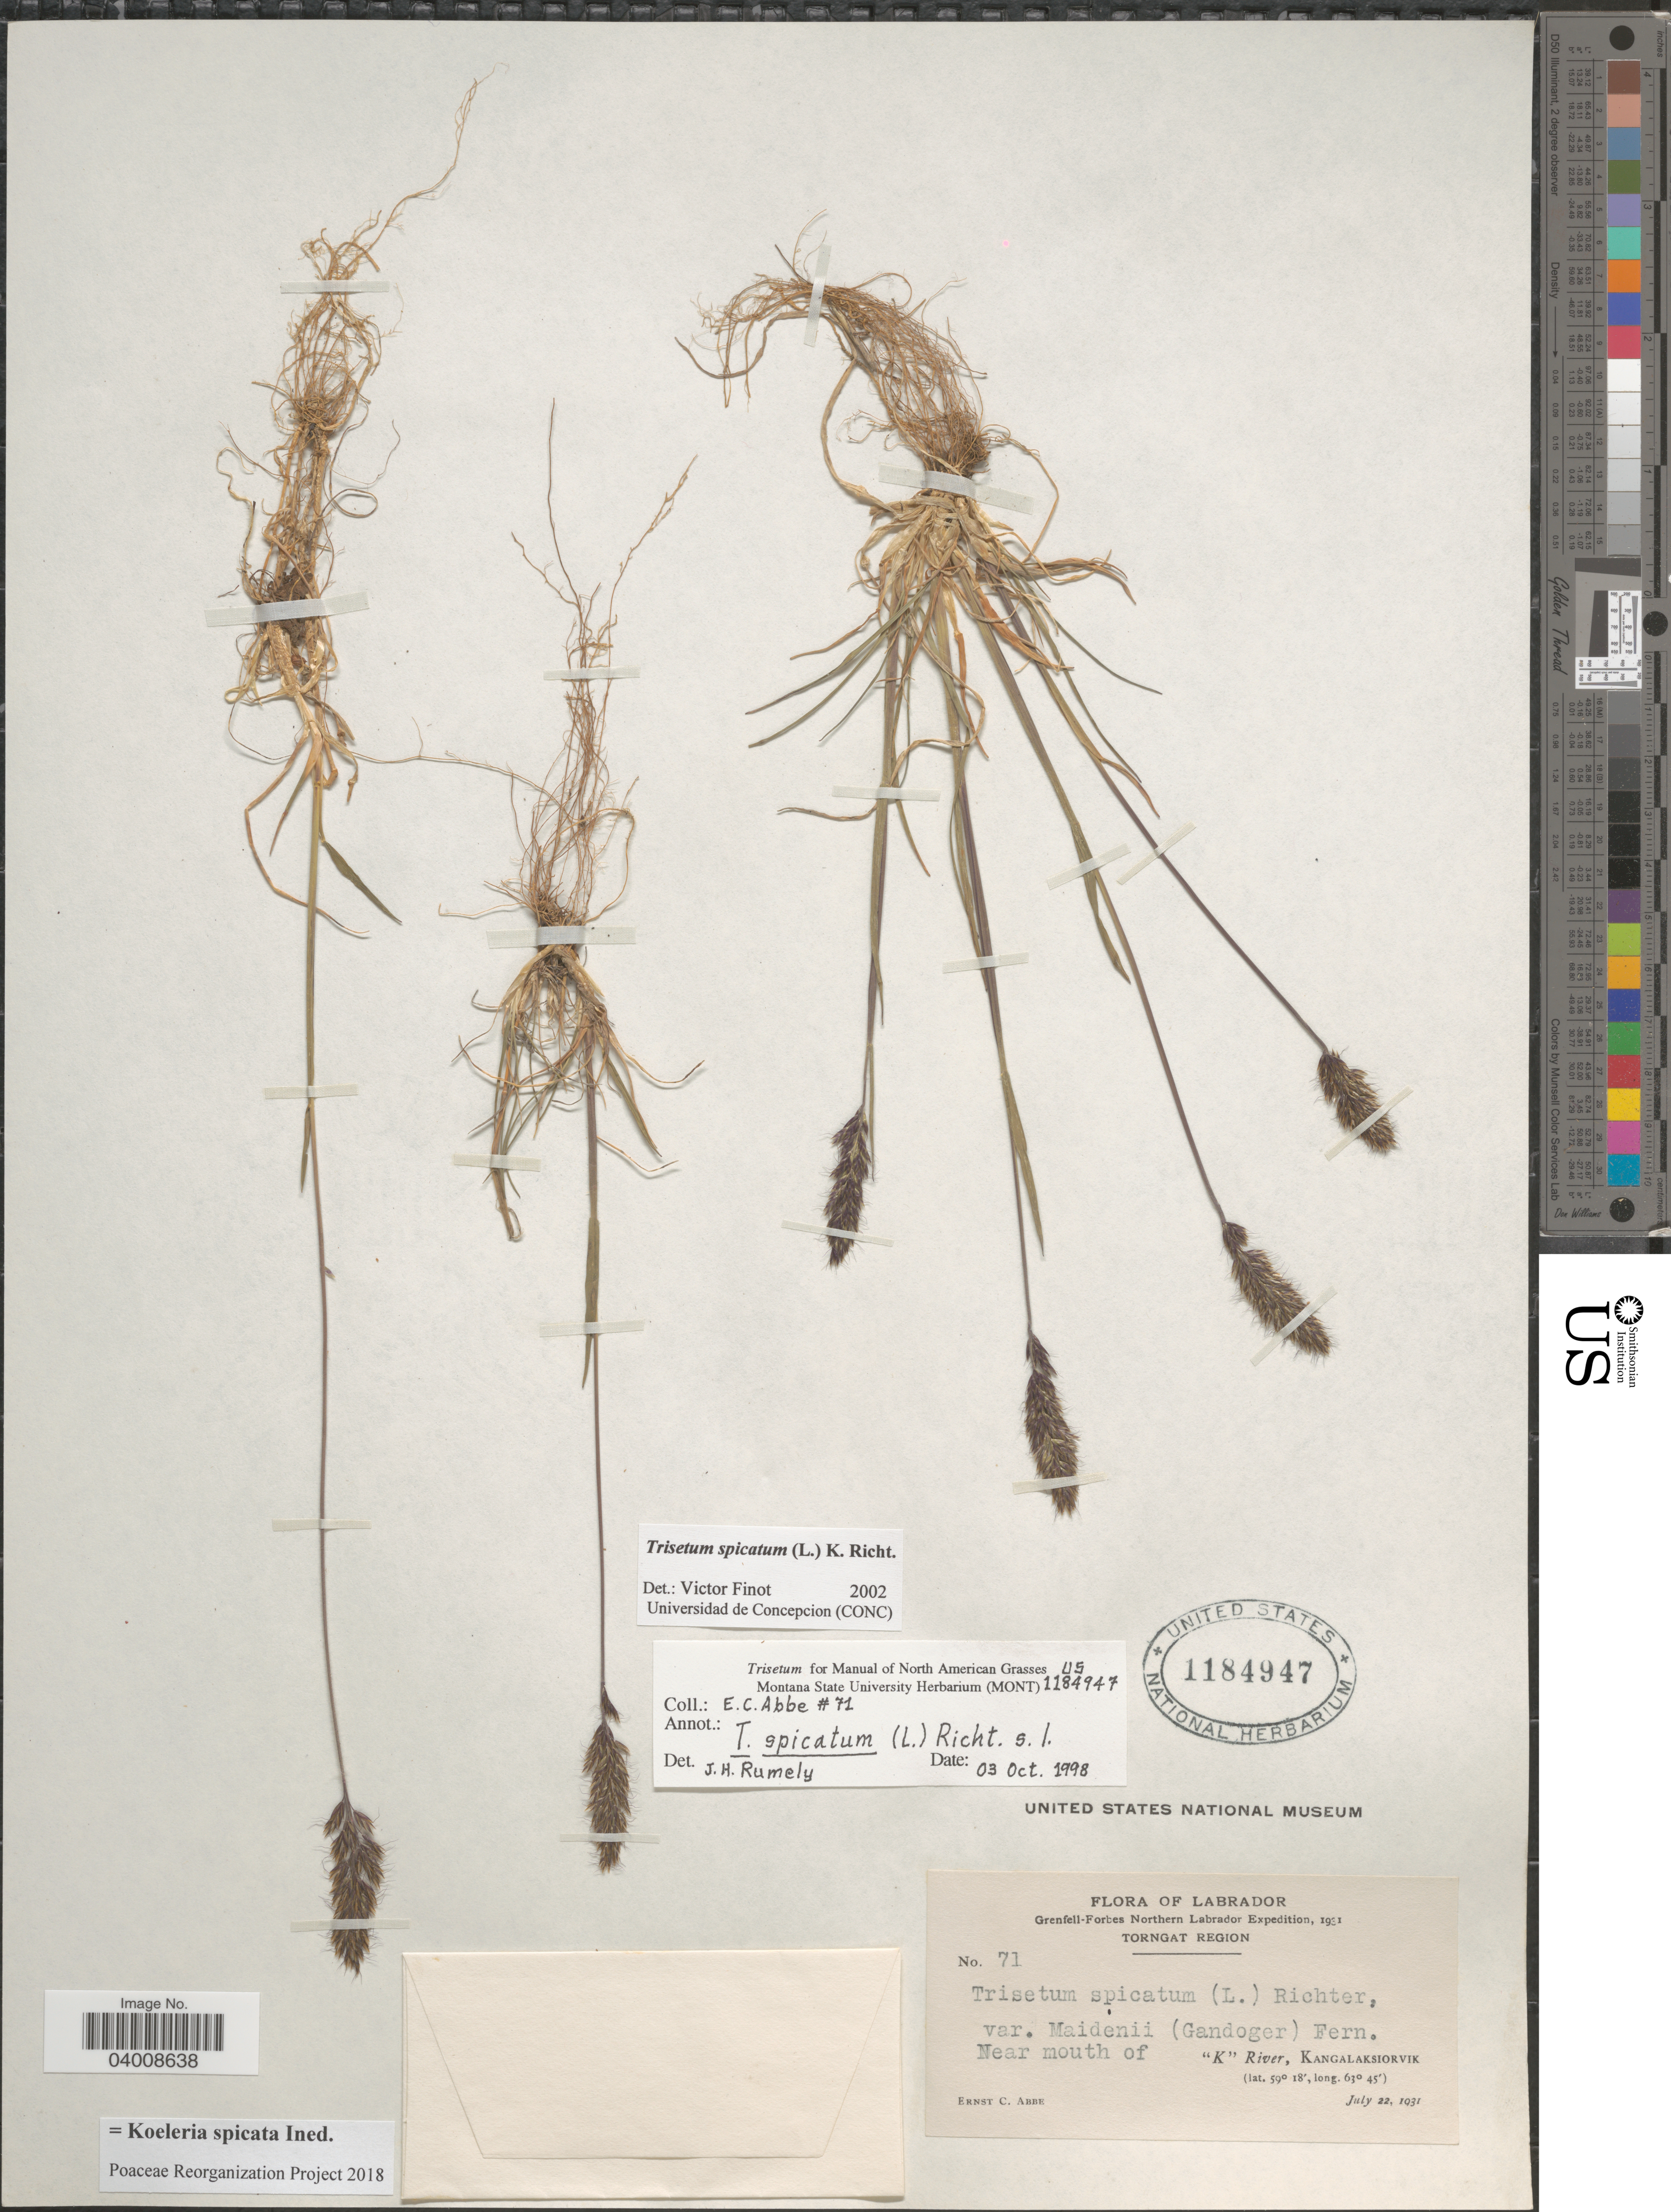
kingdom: Plantae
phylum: Tracheophyta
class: Liliopsida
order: Poales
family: Poaceae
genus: Koeleria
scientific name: Koeleria spicata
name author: (L.) Barberá et al.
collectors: E. C. Abbe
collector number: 71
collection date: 1931-07-22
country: Canada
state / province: Newfoundland and Labrador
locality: Labrador. Torngat Region. Near mouth of "K" River, Kangalaksiorvik.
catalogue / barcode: US 1184947